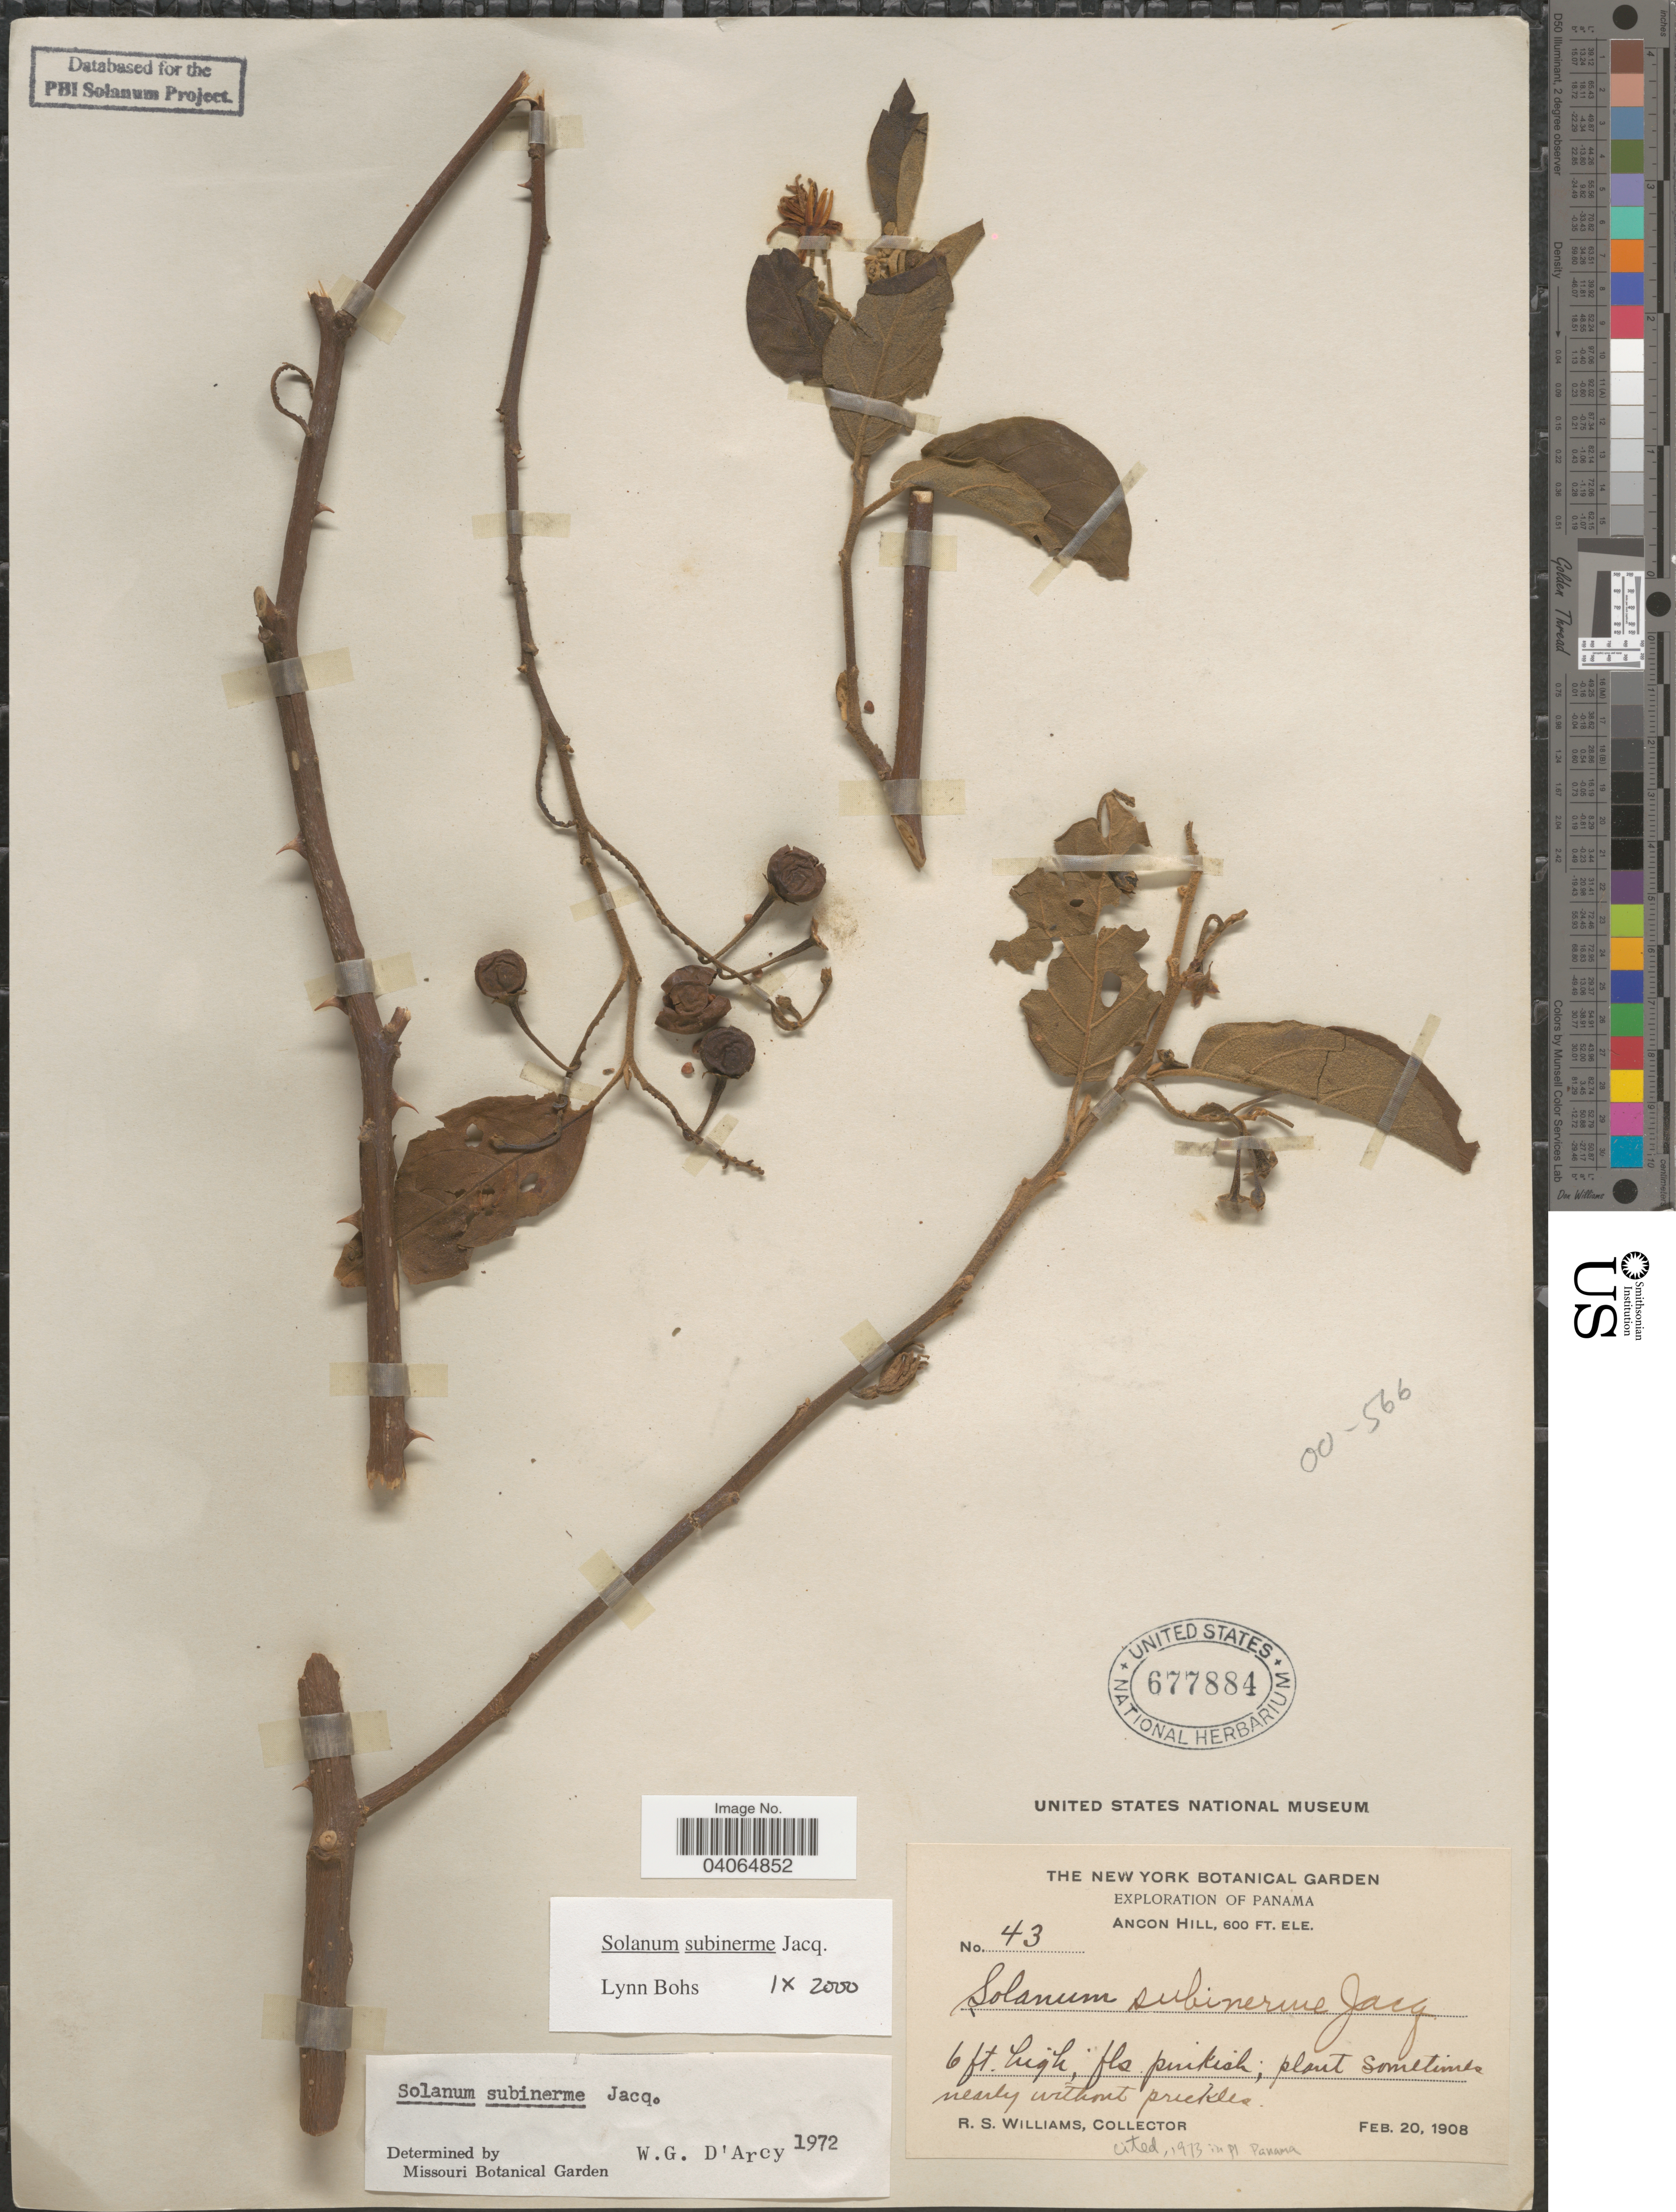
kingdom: Plantae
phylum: Tracheophyta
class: Magnoliopsida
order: Solanales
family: Solanaceae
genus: Solanum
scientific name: Solanum subinerme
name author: Jacq.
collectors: R. S. Williams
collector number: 43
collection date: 1908-02-20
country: Panama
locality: Ancon Hill.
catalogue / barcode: US 677884